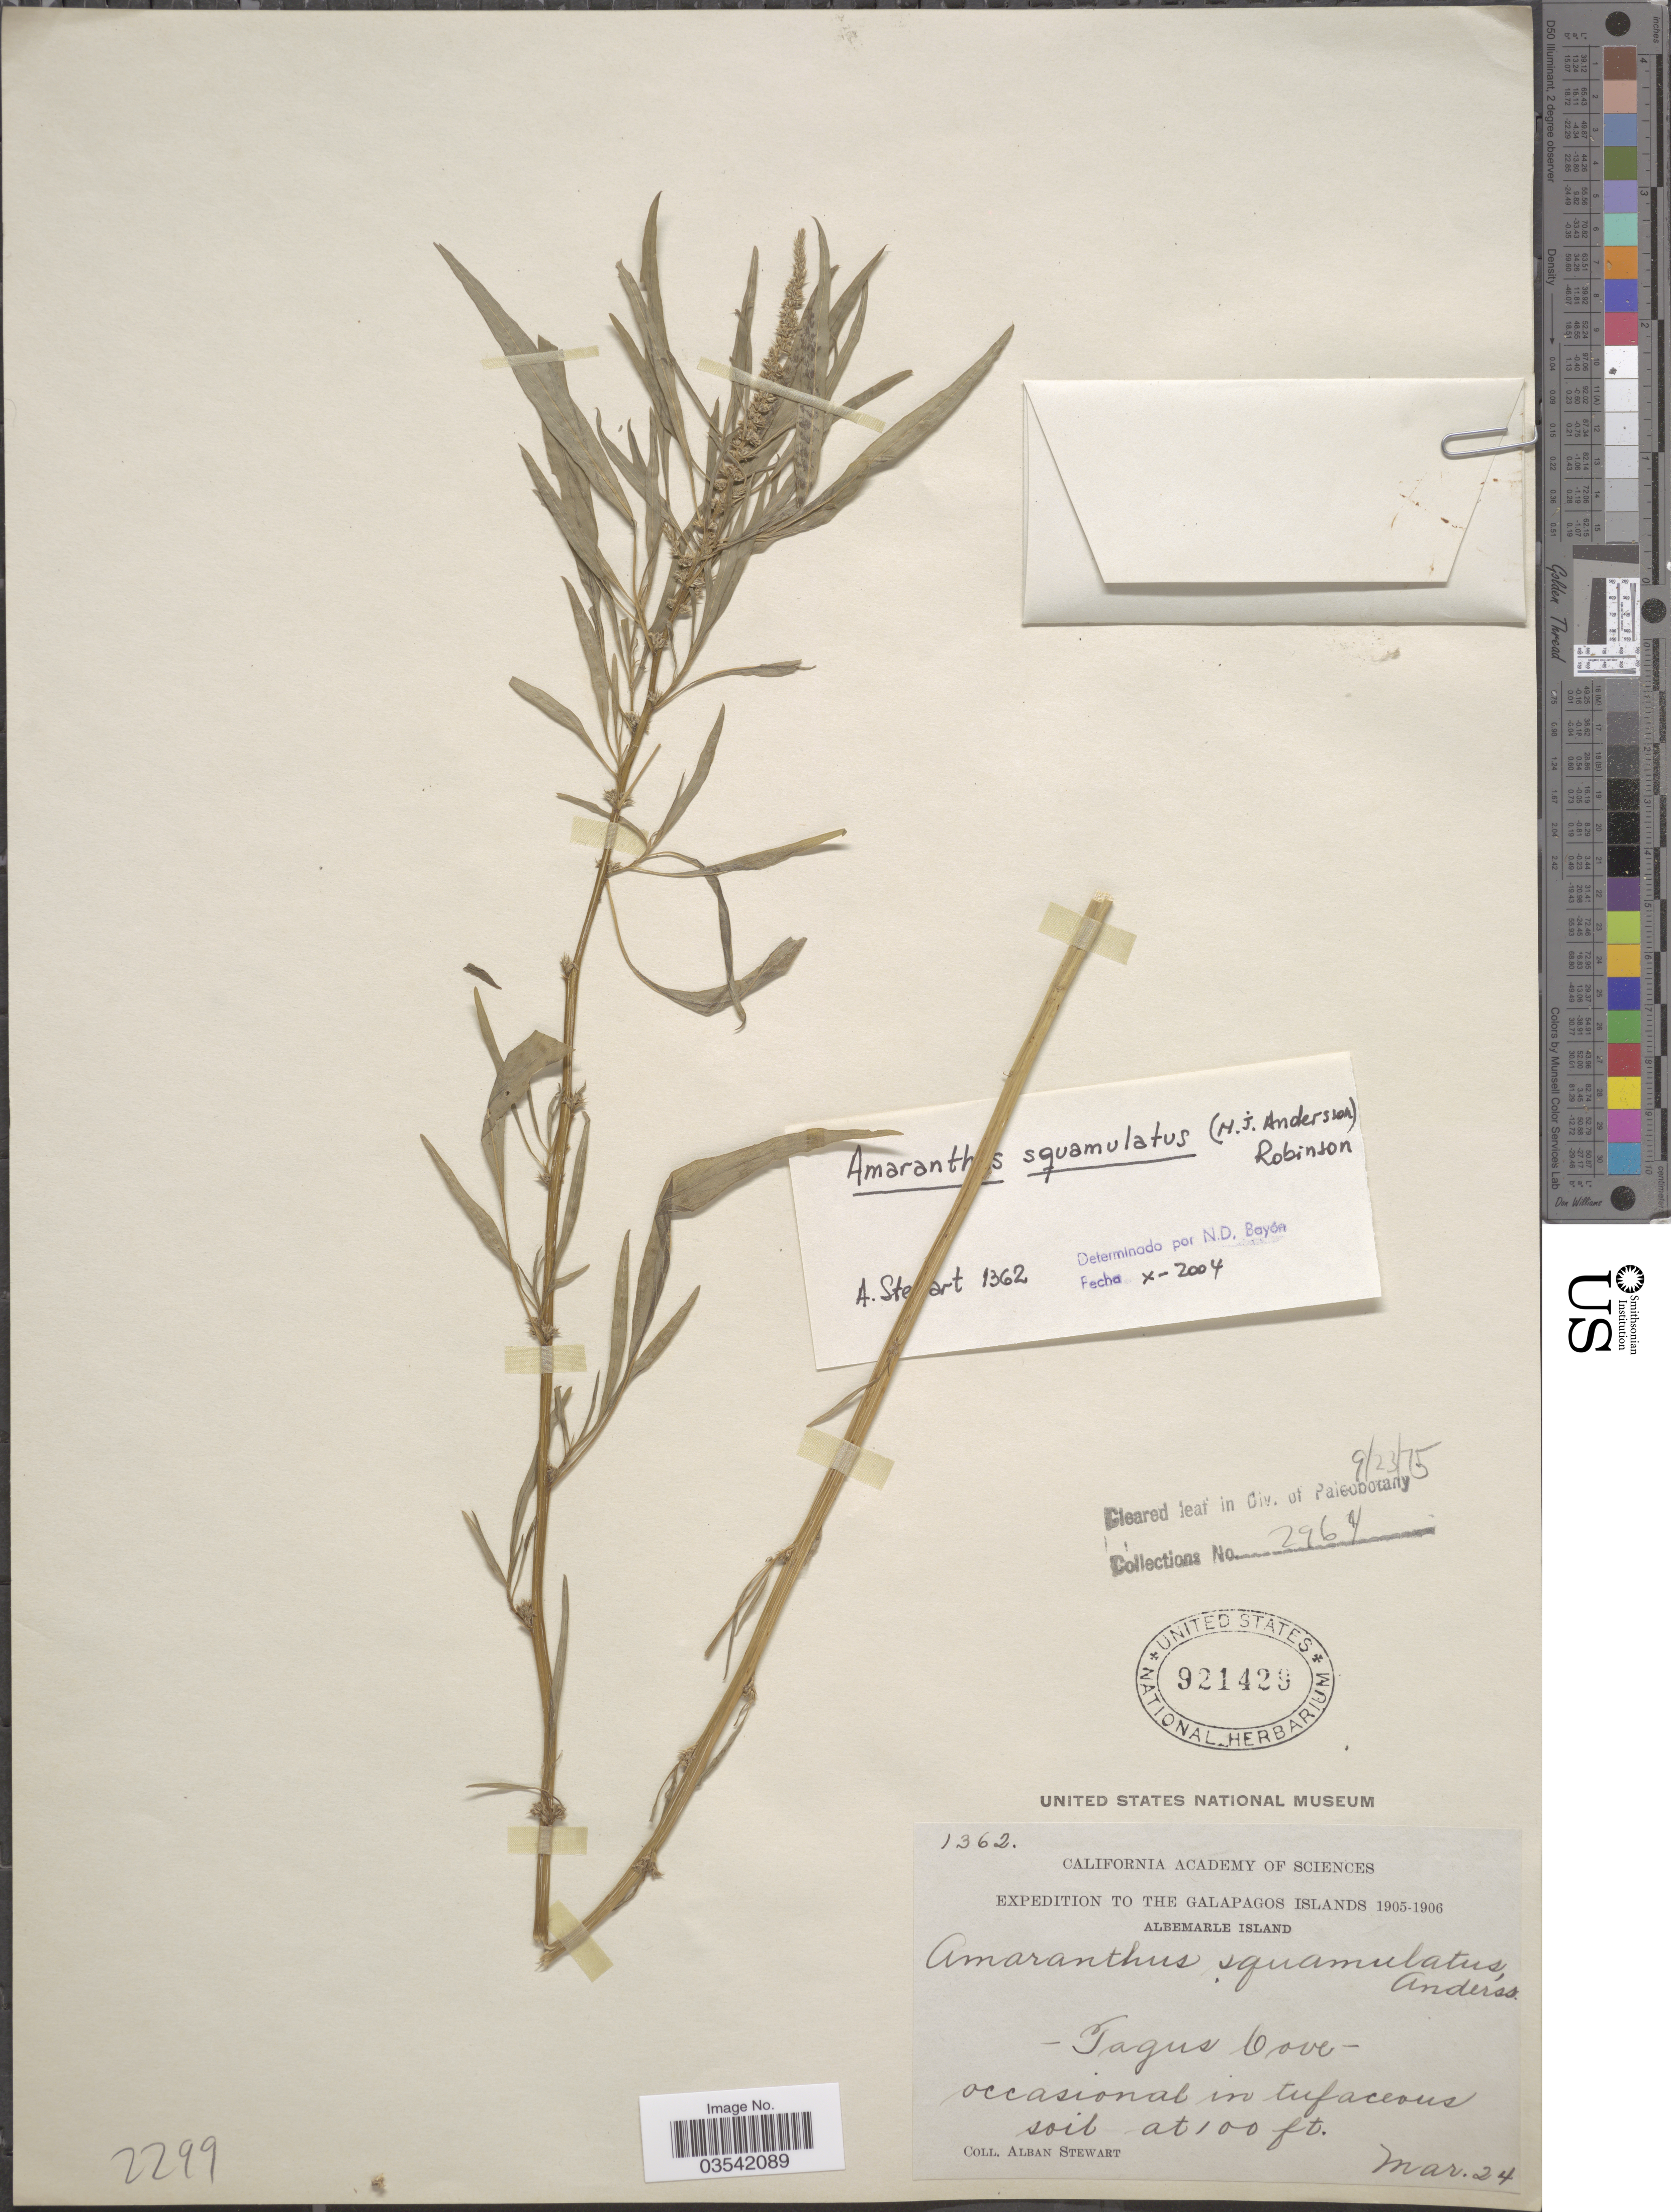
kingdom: Plantae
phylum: Tracheophyta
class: Magnoliopsida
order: Caryophyllales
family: Amaranthaceae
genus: Amaranthus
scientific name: Amaranthus squamulatus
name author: (Andersson) B.L. Rob.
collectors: A. Stewart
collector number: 1362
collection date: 1905-03-24/1906-03-24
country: Ecuador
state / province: Colón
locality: Galapagos Islands, Albemarle Island. - Tagus Cove -.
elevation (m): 30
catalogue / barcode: US 921429